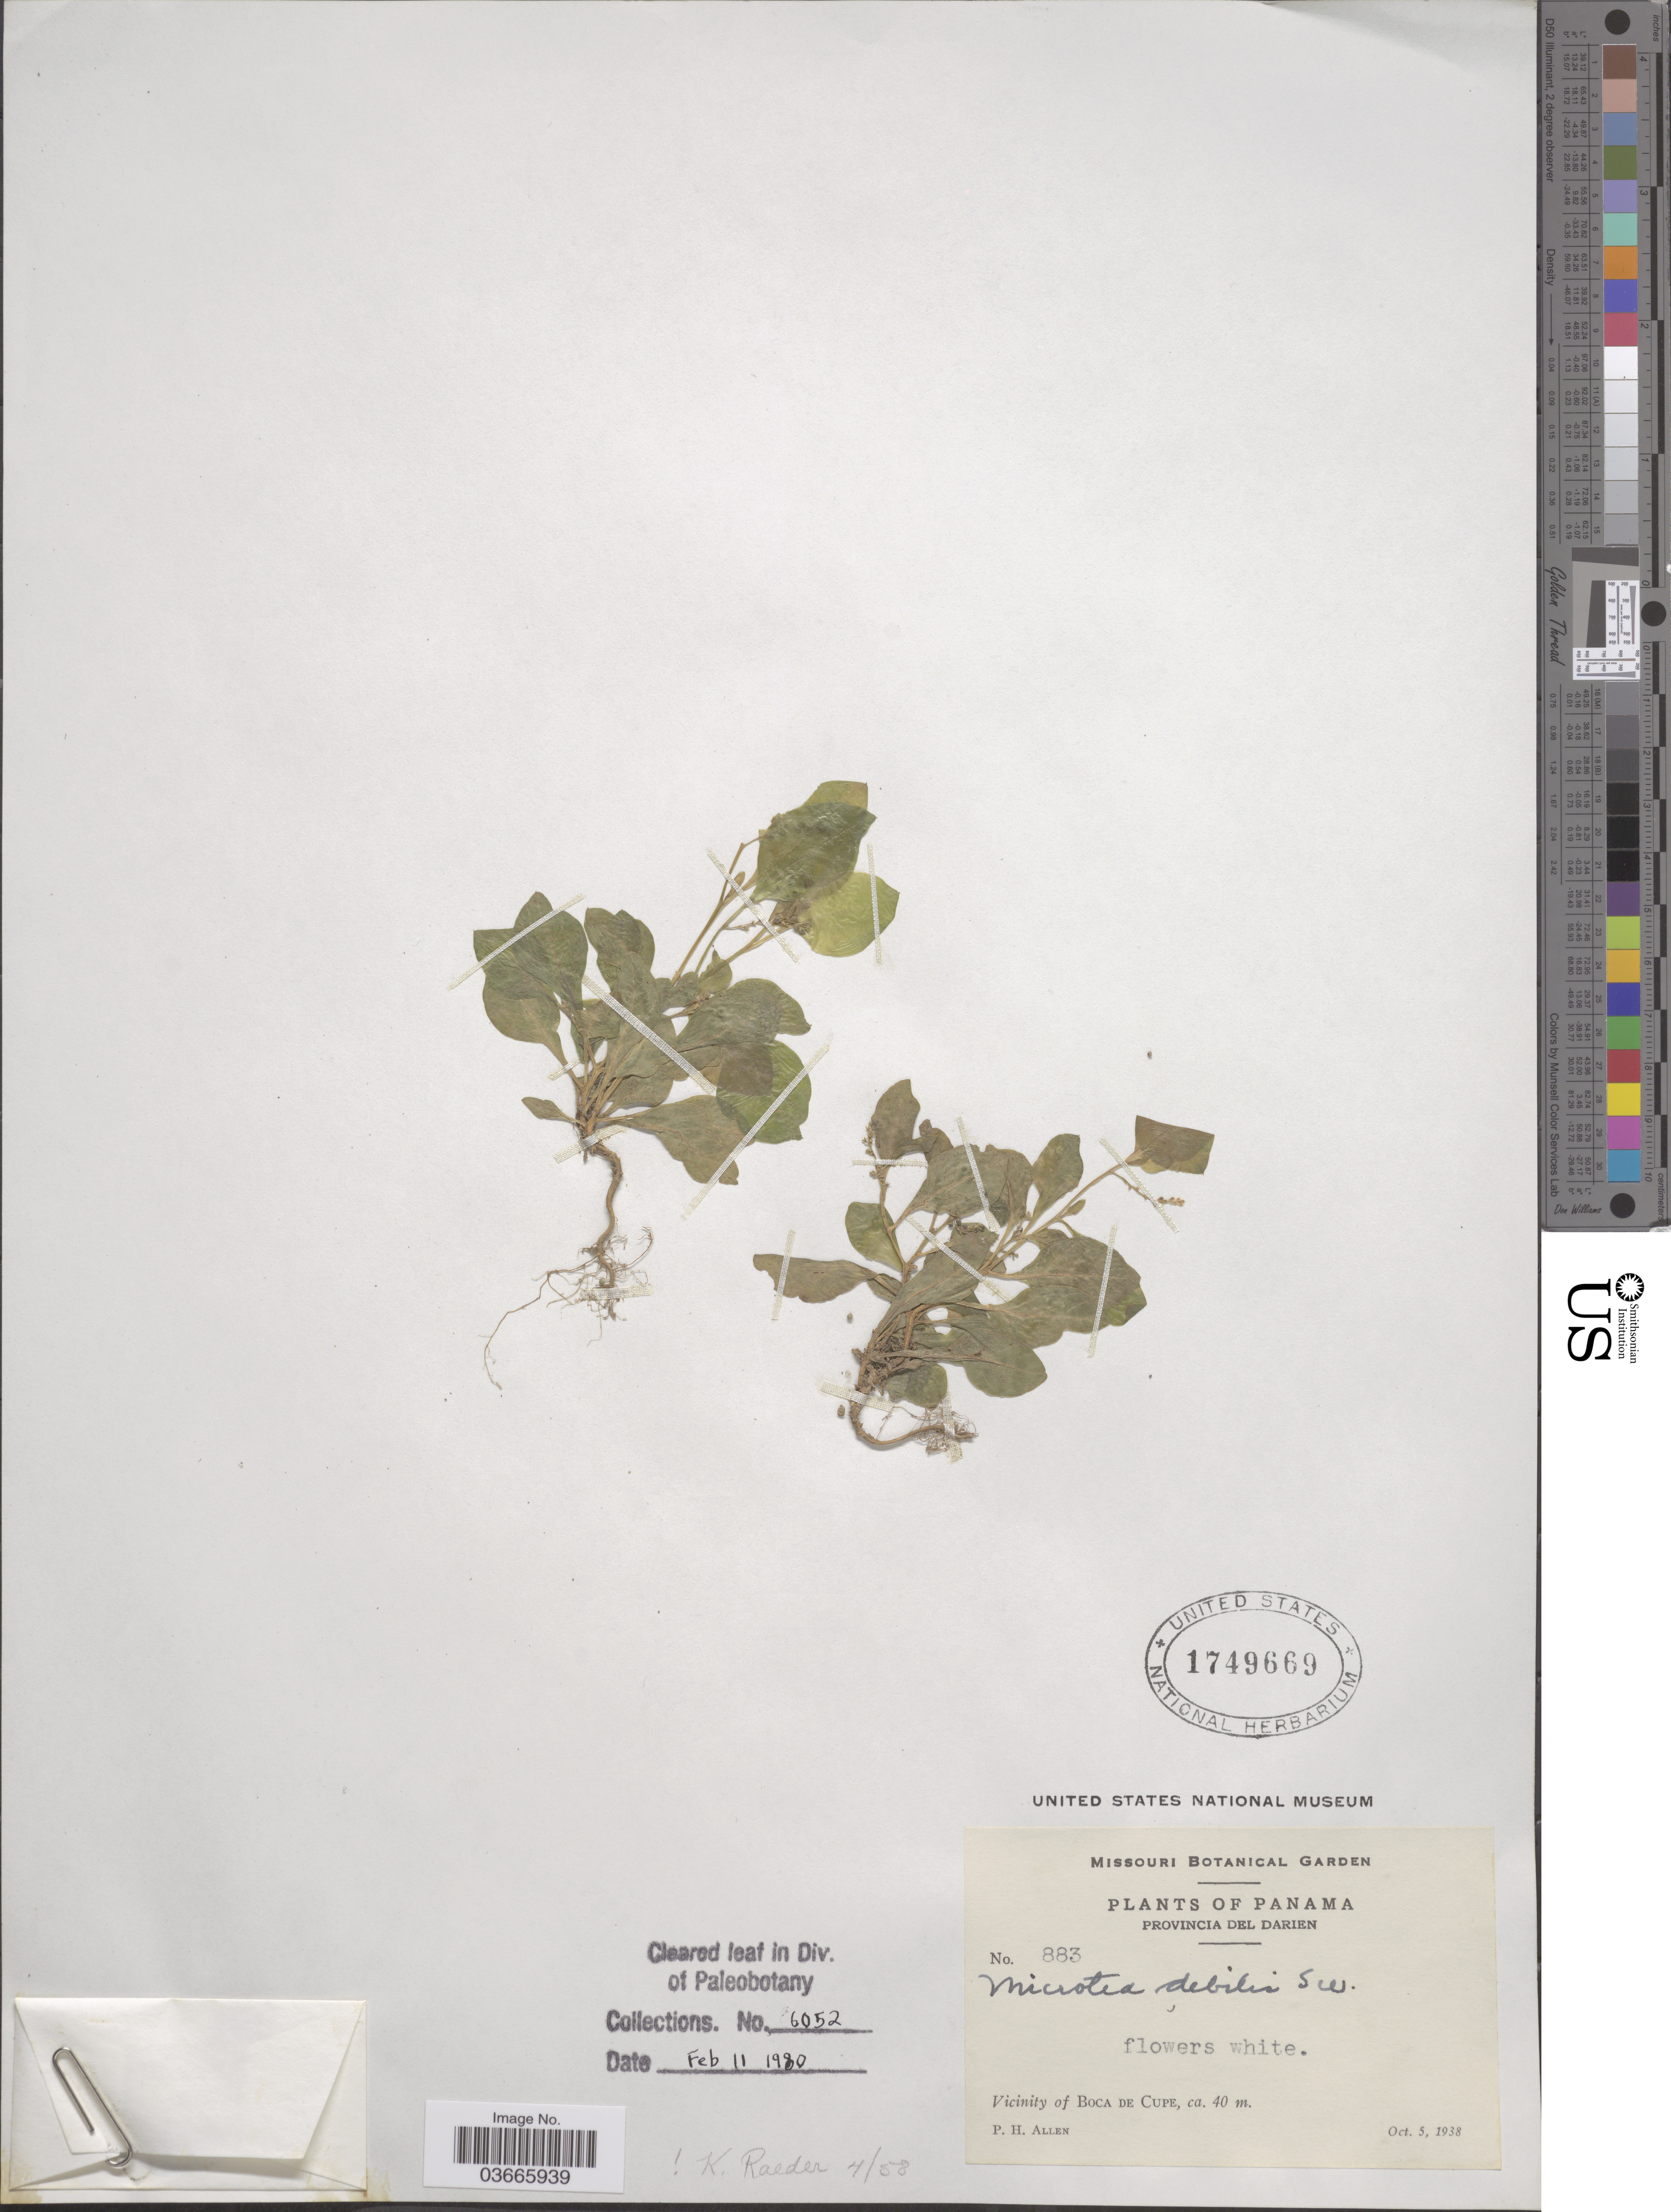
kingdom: Plantae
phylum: Tracheophyta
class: Magnoliopsida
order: Caryophyllales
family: Microteaceae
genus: Microtea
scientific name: Microtea debilis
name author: Sw.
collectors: P. H. Allen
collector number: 883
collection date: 1938-10-05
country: Panama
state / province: Darién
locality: Vicinity of Boca de Cupe.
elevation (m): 40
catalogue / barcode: US 1749669